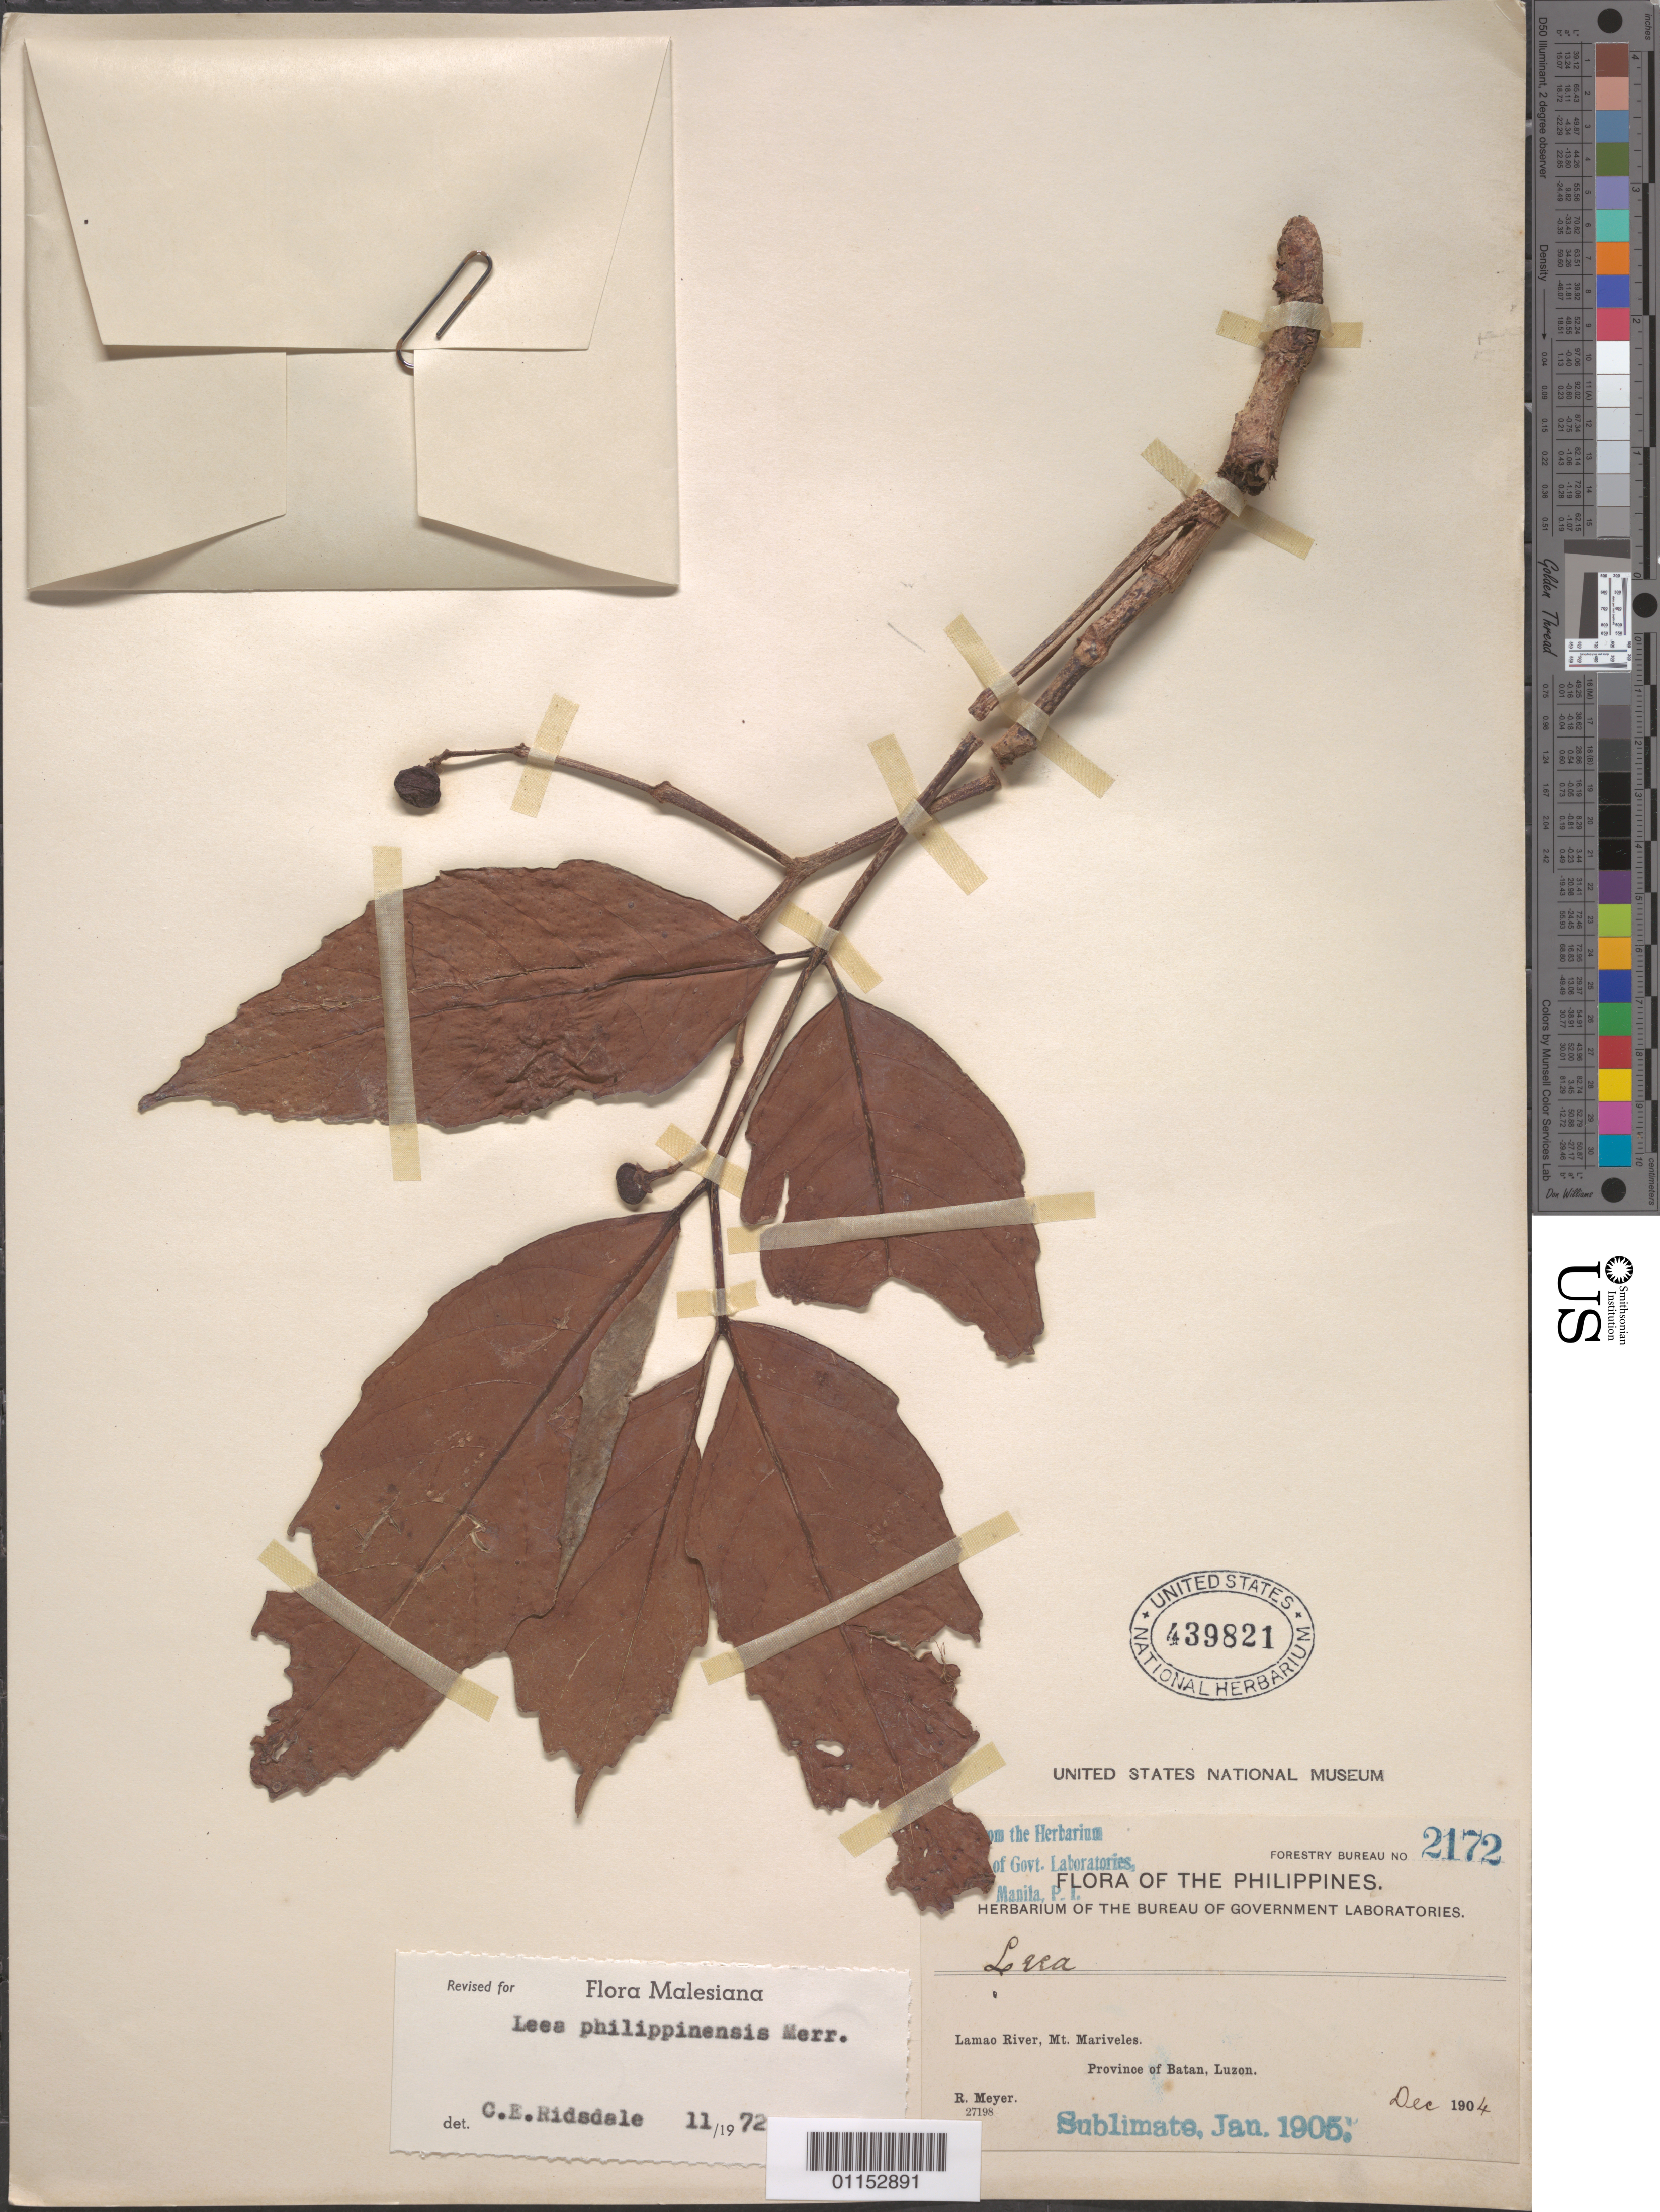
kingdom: Plantae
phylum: Tracheophyta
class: Magnoliopsida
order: Vitales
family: Vitaceae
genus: Leea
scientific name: Leea philippinensis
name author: Merr.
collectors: R. Meyer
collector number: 2172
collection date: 1904-12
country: Philippines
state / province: Central Luzon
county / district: Bataan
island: Luzon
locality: Lamao River, Mt Mariveles. Luzon.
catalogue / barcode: US 439821